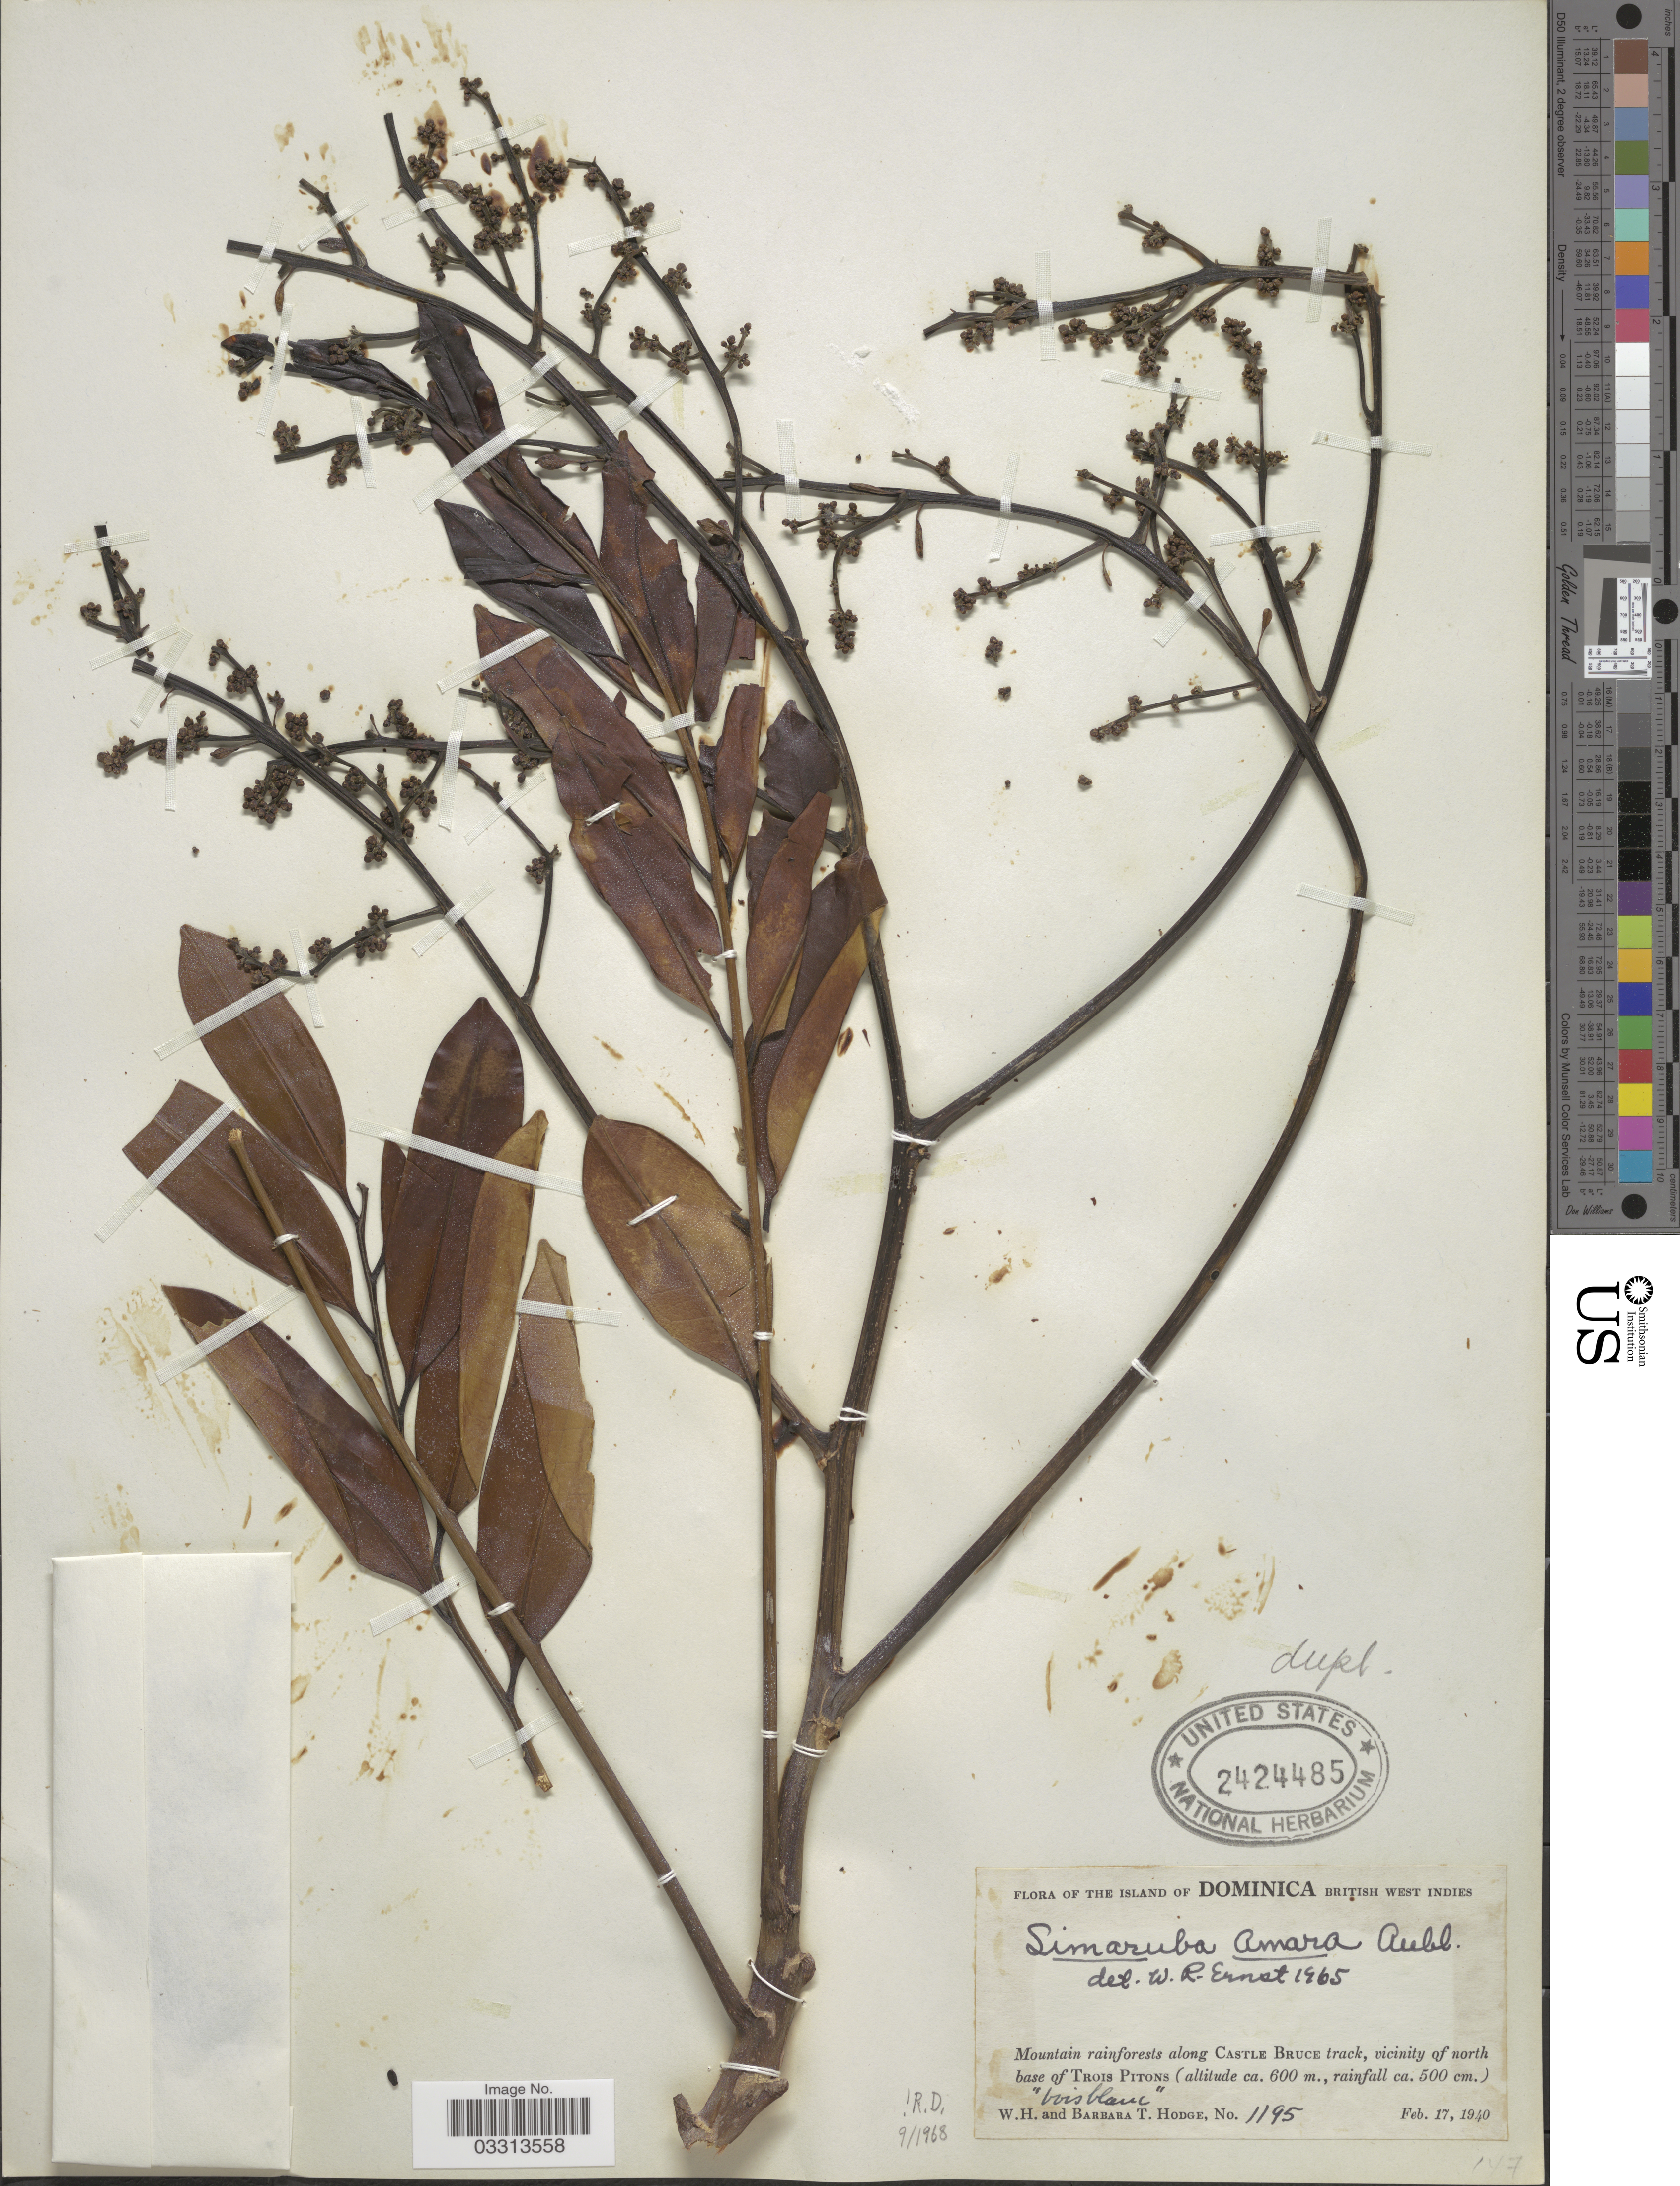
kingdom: Plantae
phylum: Tracheophyta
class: Magnoliopsida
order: Sapindales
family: Simaroubaceae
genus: Simarouba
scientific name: Simarouba amara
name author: Aubl.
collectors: W. Hodge & B. Hodge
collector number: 1195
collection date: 1940-02-17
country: Dominica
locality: The Island of Dominica, British West Indies, Mountain rainforests along Castle Bruce track, vicinity of north base of Trois Pitons.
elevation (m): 600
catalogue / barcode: US 2424485